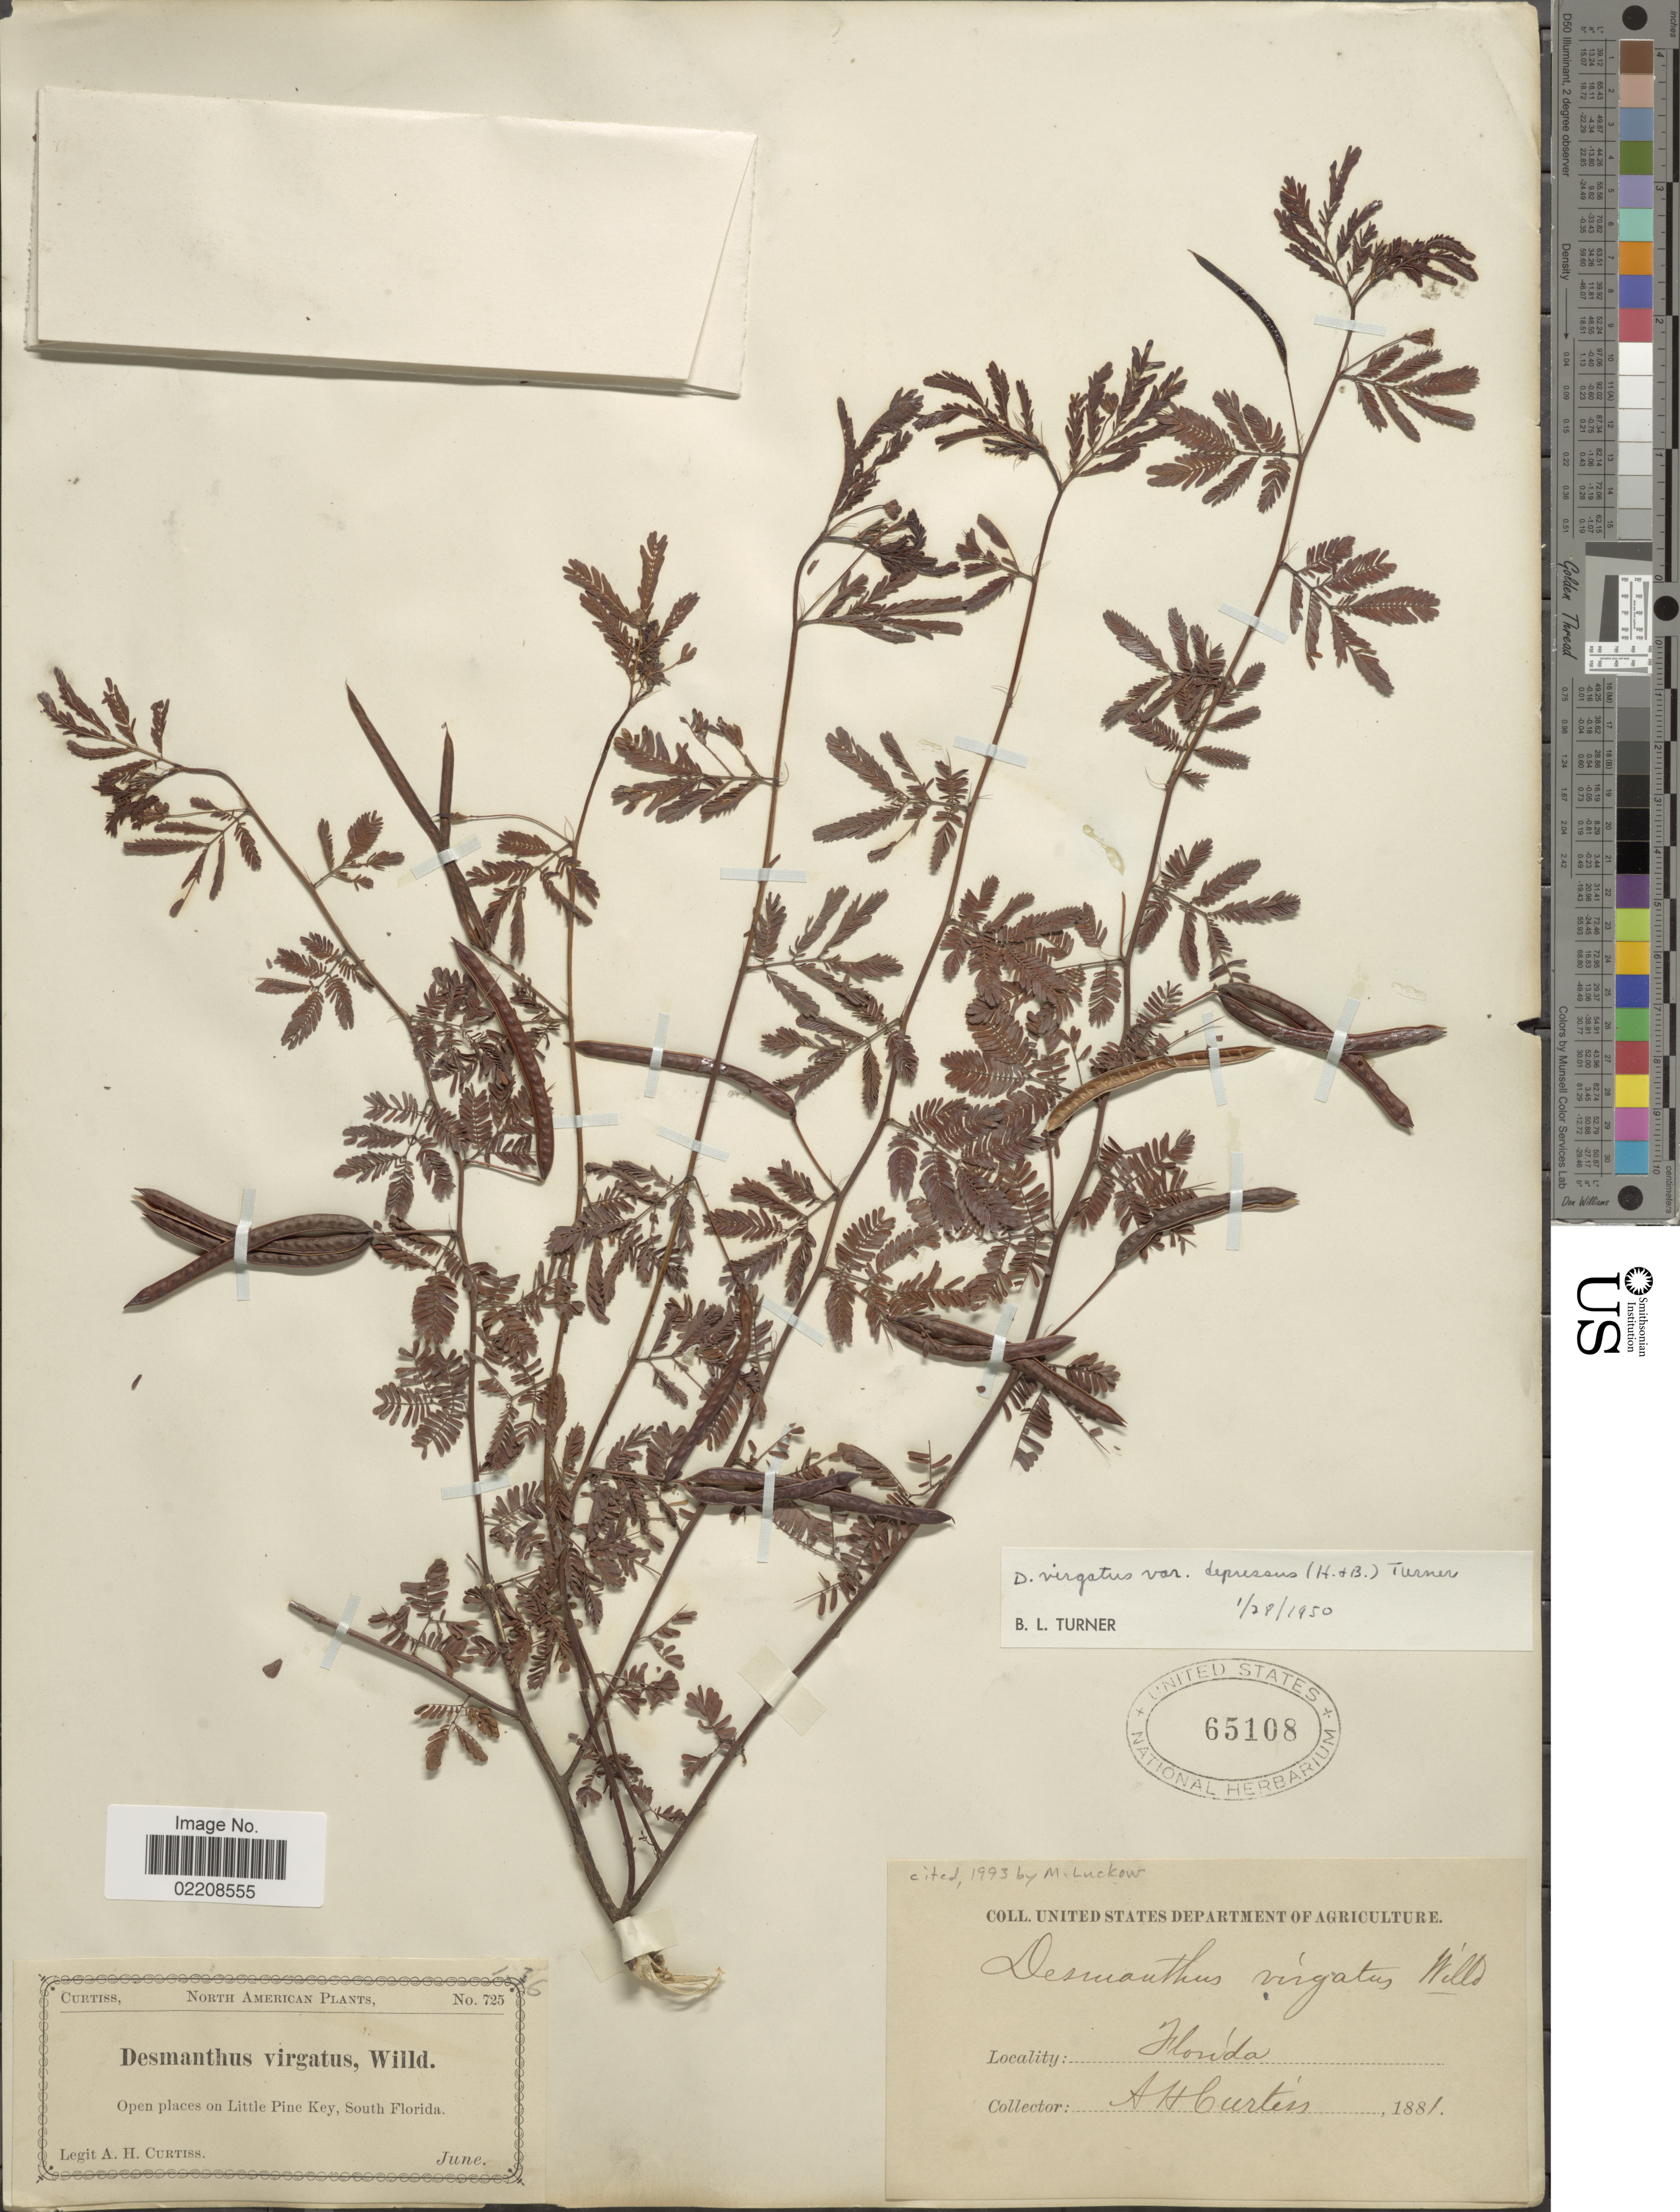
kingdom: Plantae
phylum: Tracheophyta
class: Magnoliopsida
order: Fabales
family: Fabaceae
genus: Desmanthus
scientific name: Desmanthus virgatus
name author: (L.) Willd.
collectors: A. H. Curtiss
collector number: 725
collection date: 1881-06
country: United States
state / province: Florida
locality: Open places on Little Pine Key, Florida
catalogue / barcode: US 65108